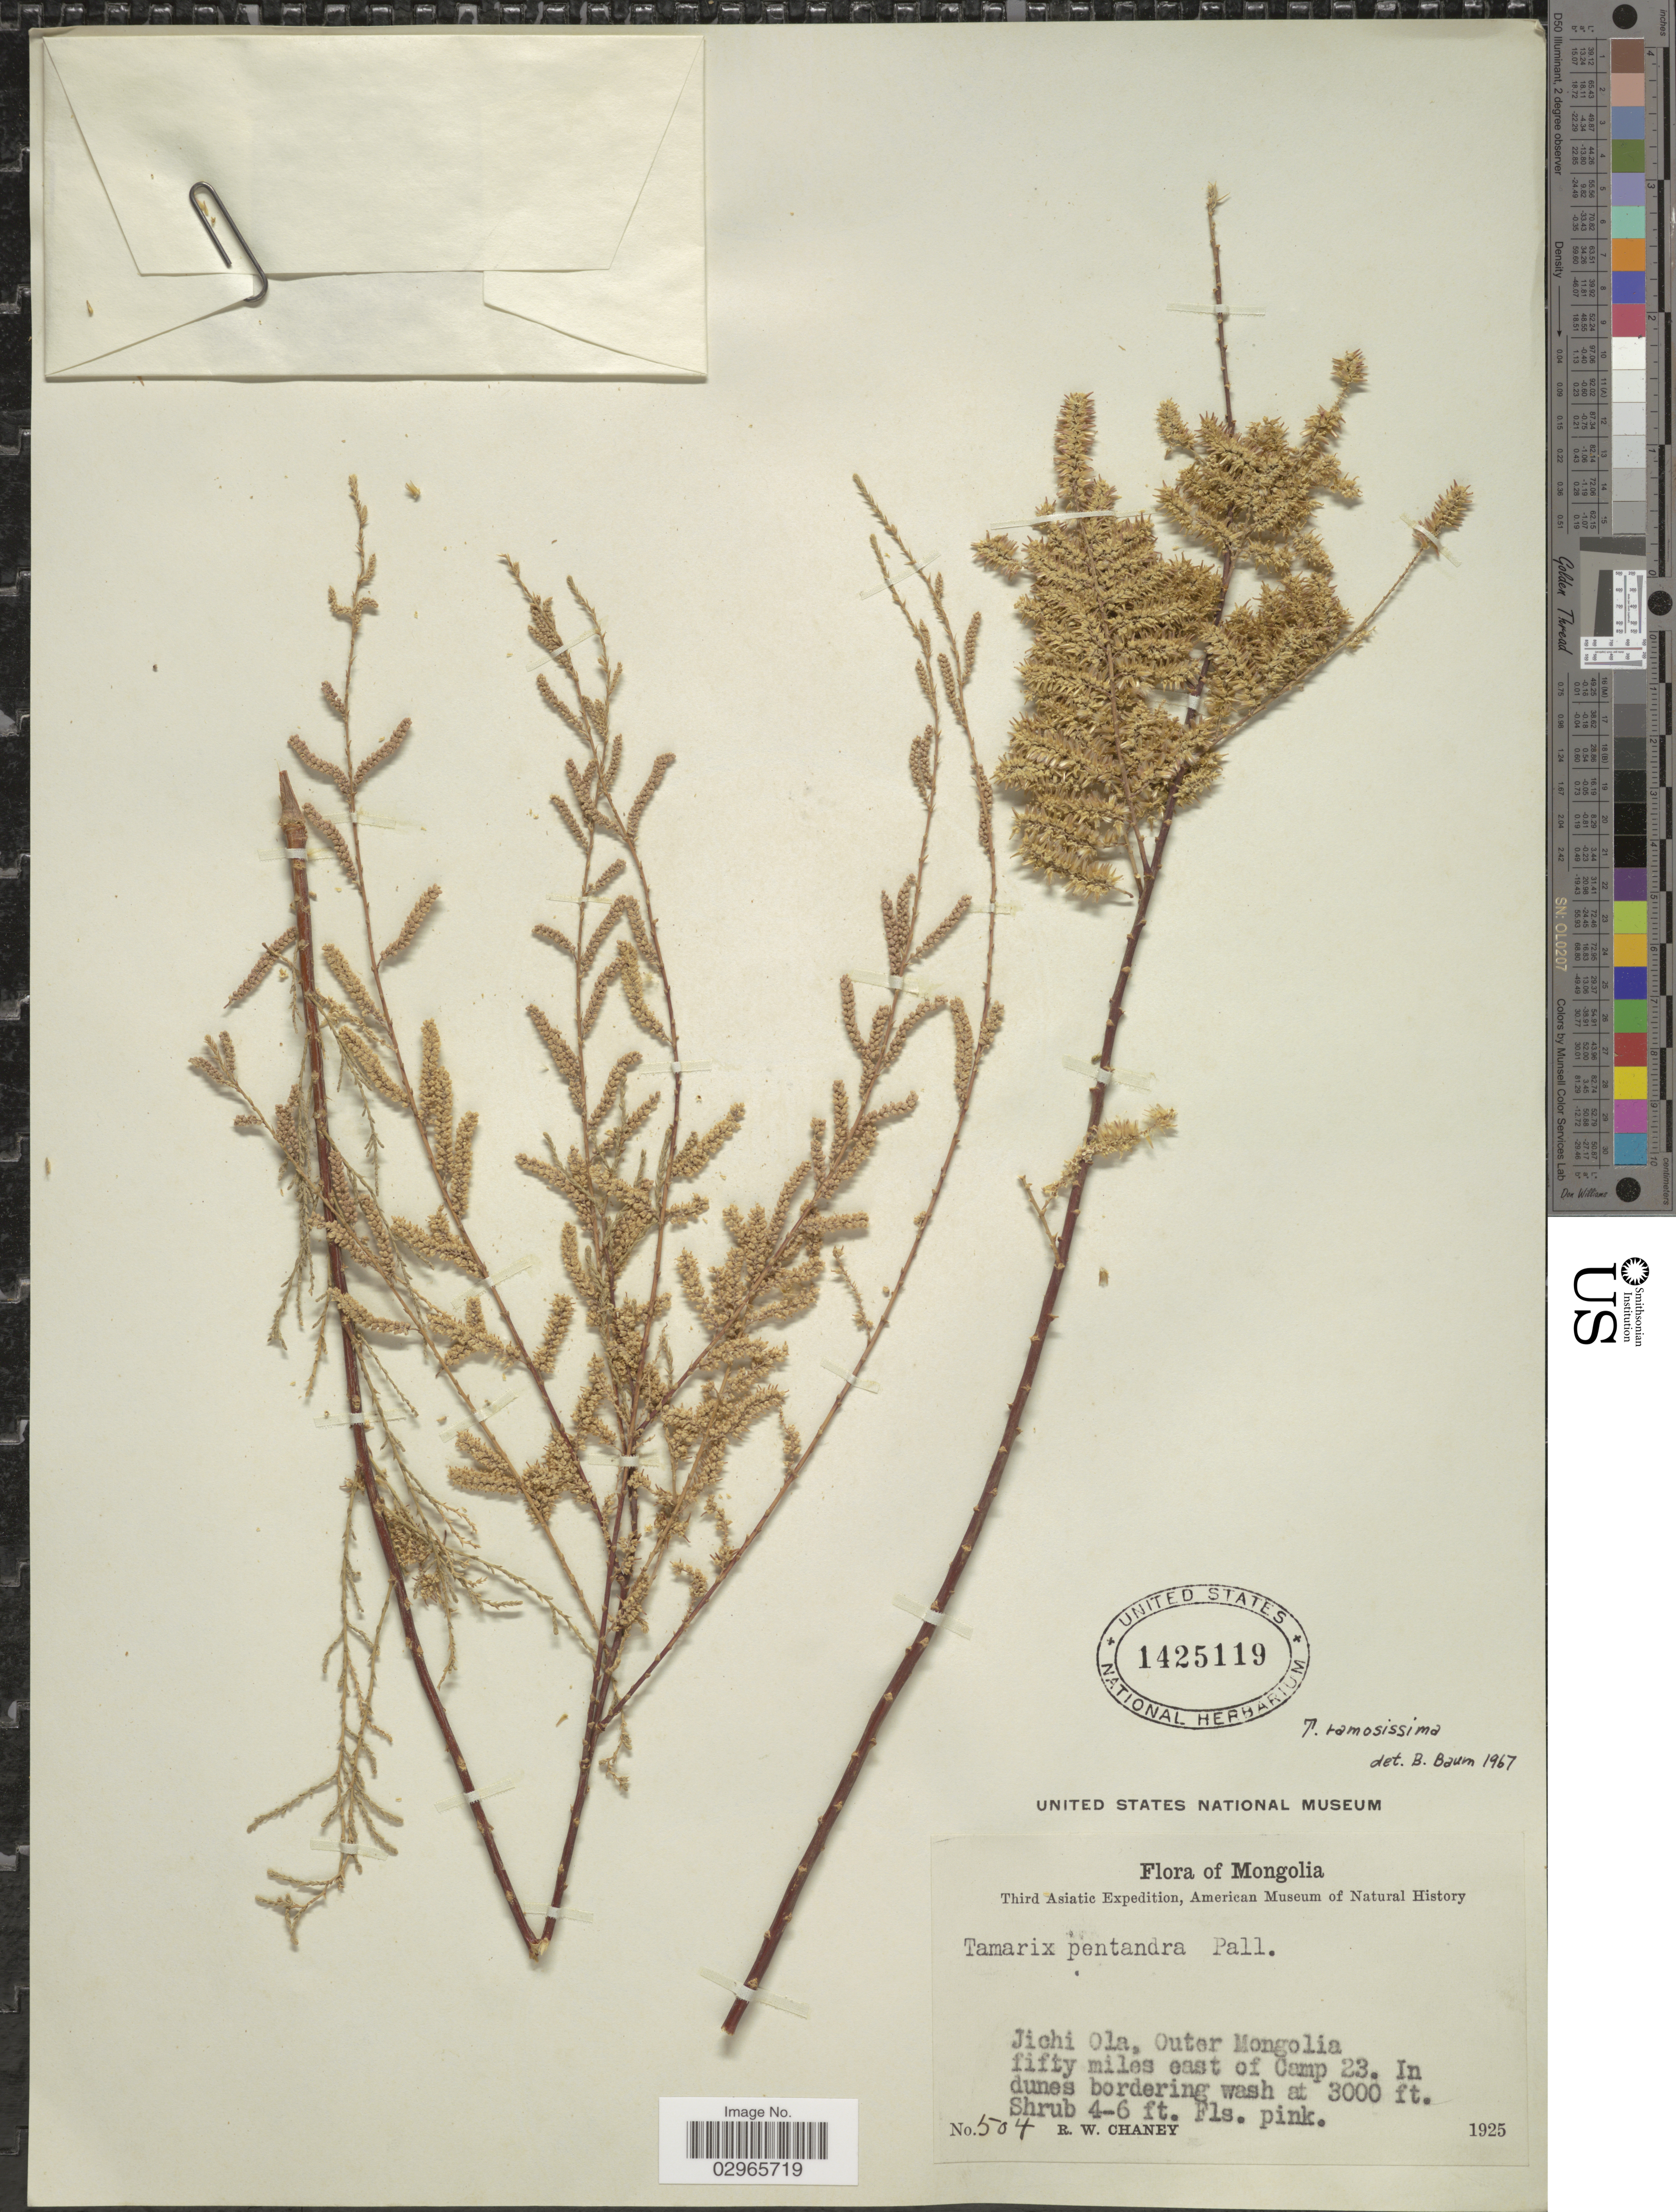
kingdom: Plantae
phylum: Tracheophyta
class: Magnoliopsida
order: Caryophyllales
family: Tamaricaceae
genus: Tamarix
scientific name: Tamarix ramosissima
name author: Ledeb.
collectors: R. Chaney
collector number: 504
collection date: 1925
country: Mongolia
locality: Jichi Ola, Outer Mongolia fifty miles east of Camp 23.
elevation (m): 914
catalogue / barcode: US 1425119